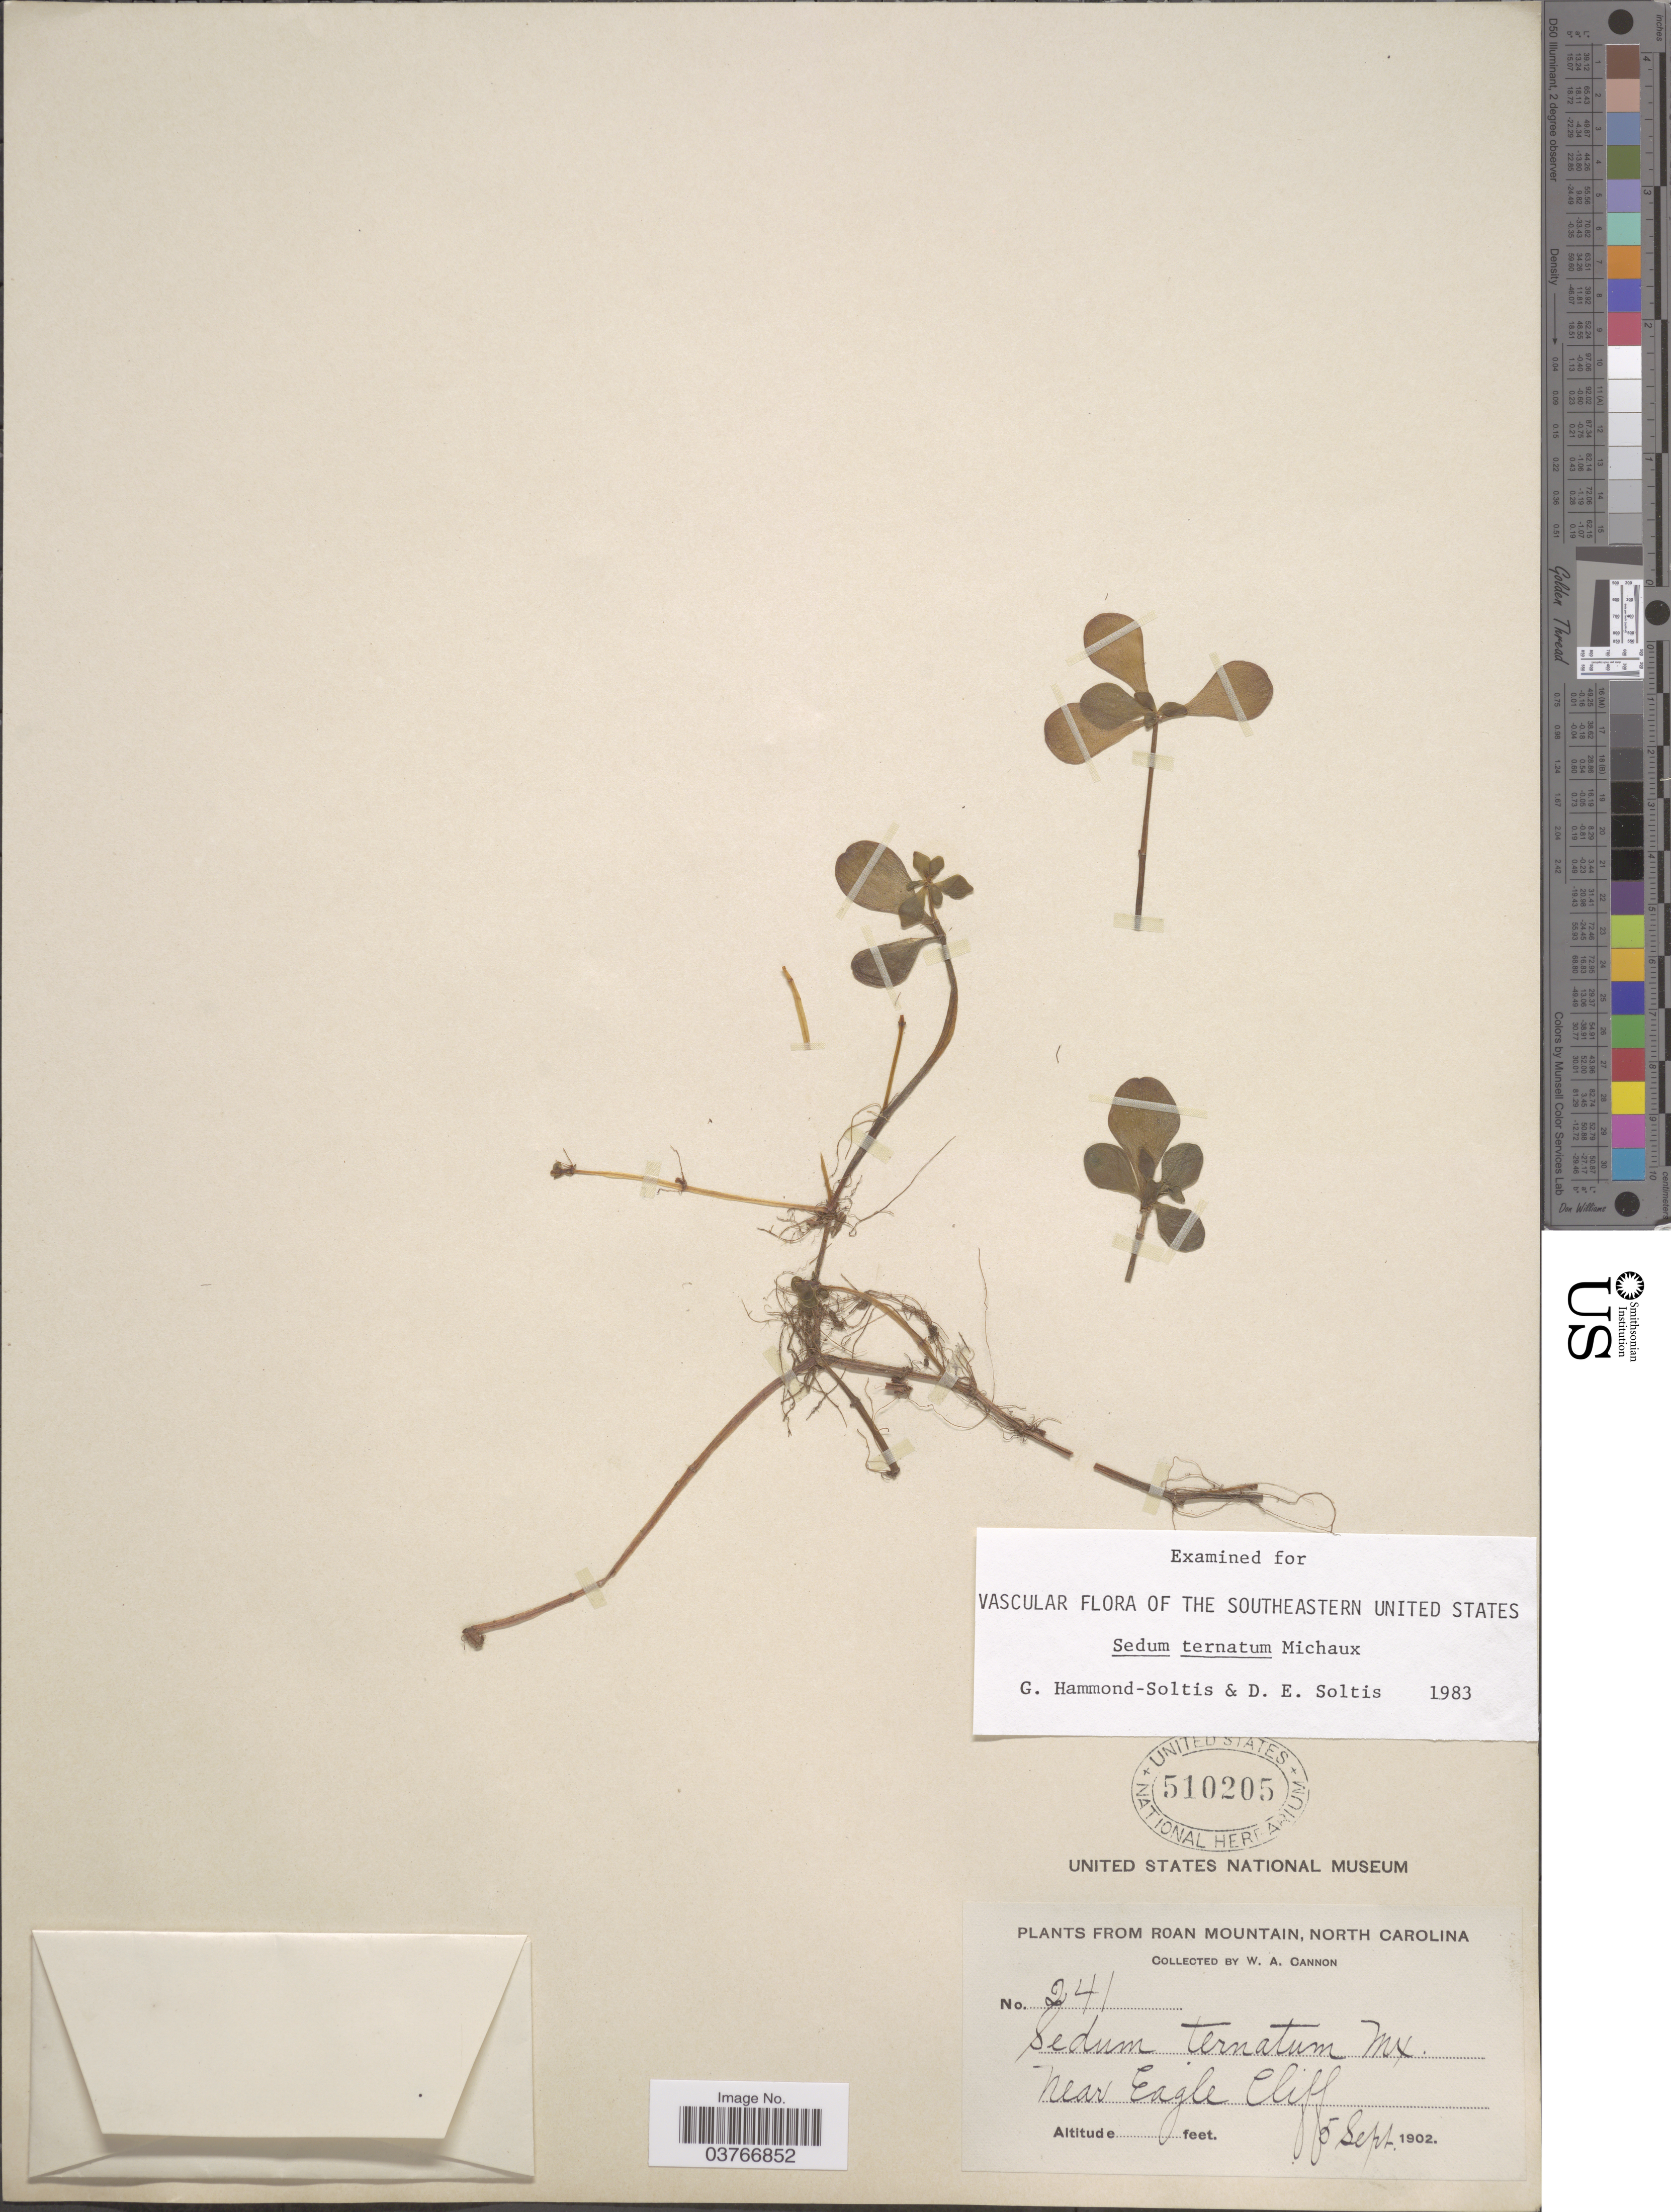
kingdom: Plantae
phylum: Tracheophyta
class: Magnoliopsida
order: Saxifragales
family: Crassulaceae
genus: Sedum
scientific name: Sedum ternatum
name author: Michx.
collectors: W. Cannon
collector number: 241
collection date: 1902-09-05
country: United States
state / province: North Carolina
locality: Roan Mountain. Near Eagle Cliff.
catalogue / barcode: US 510205